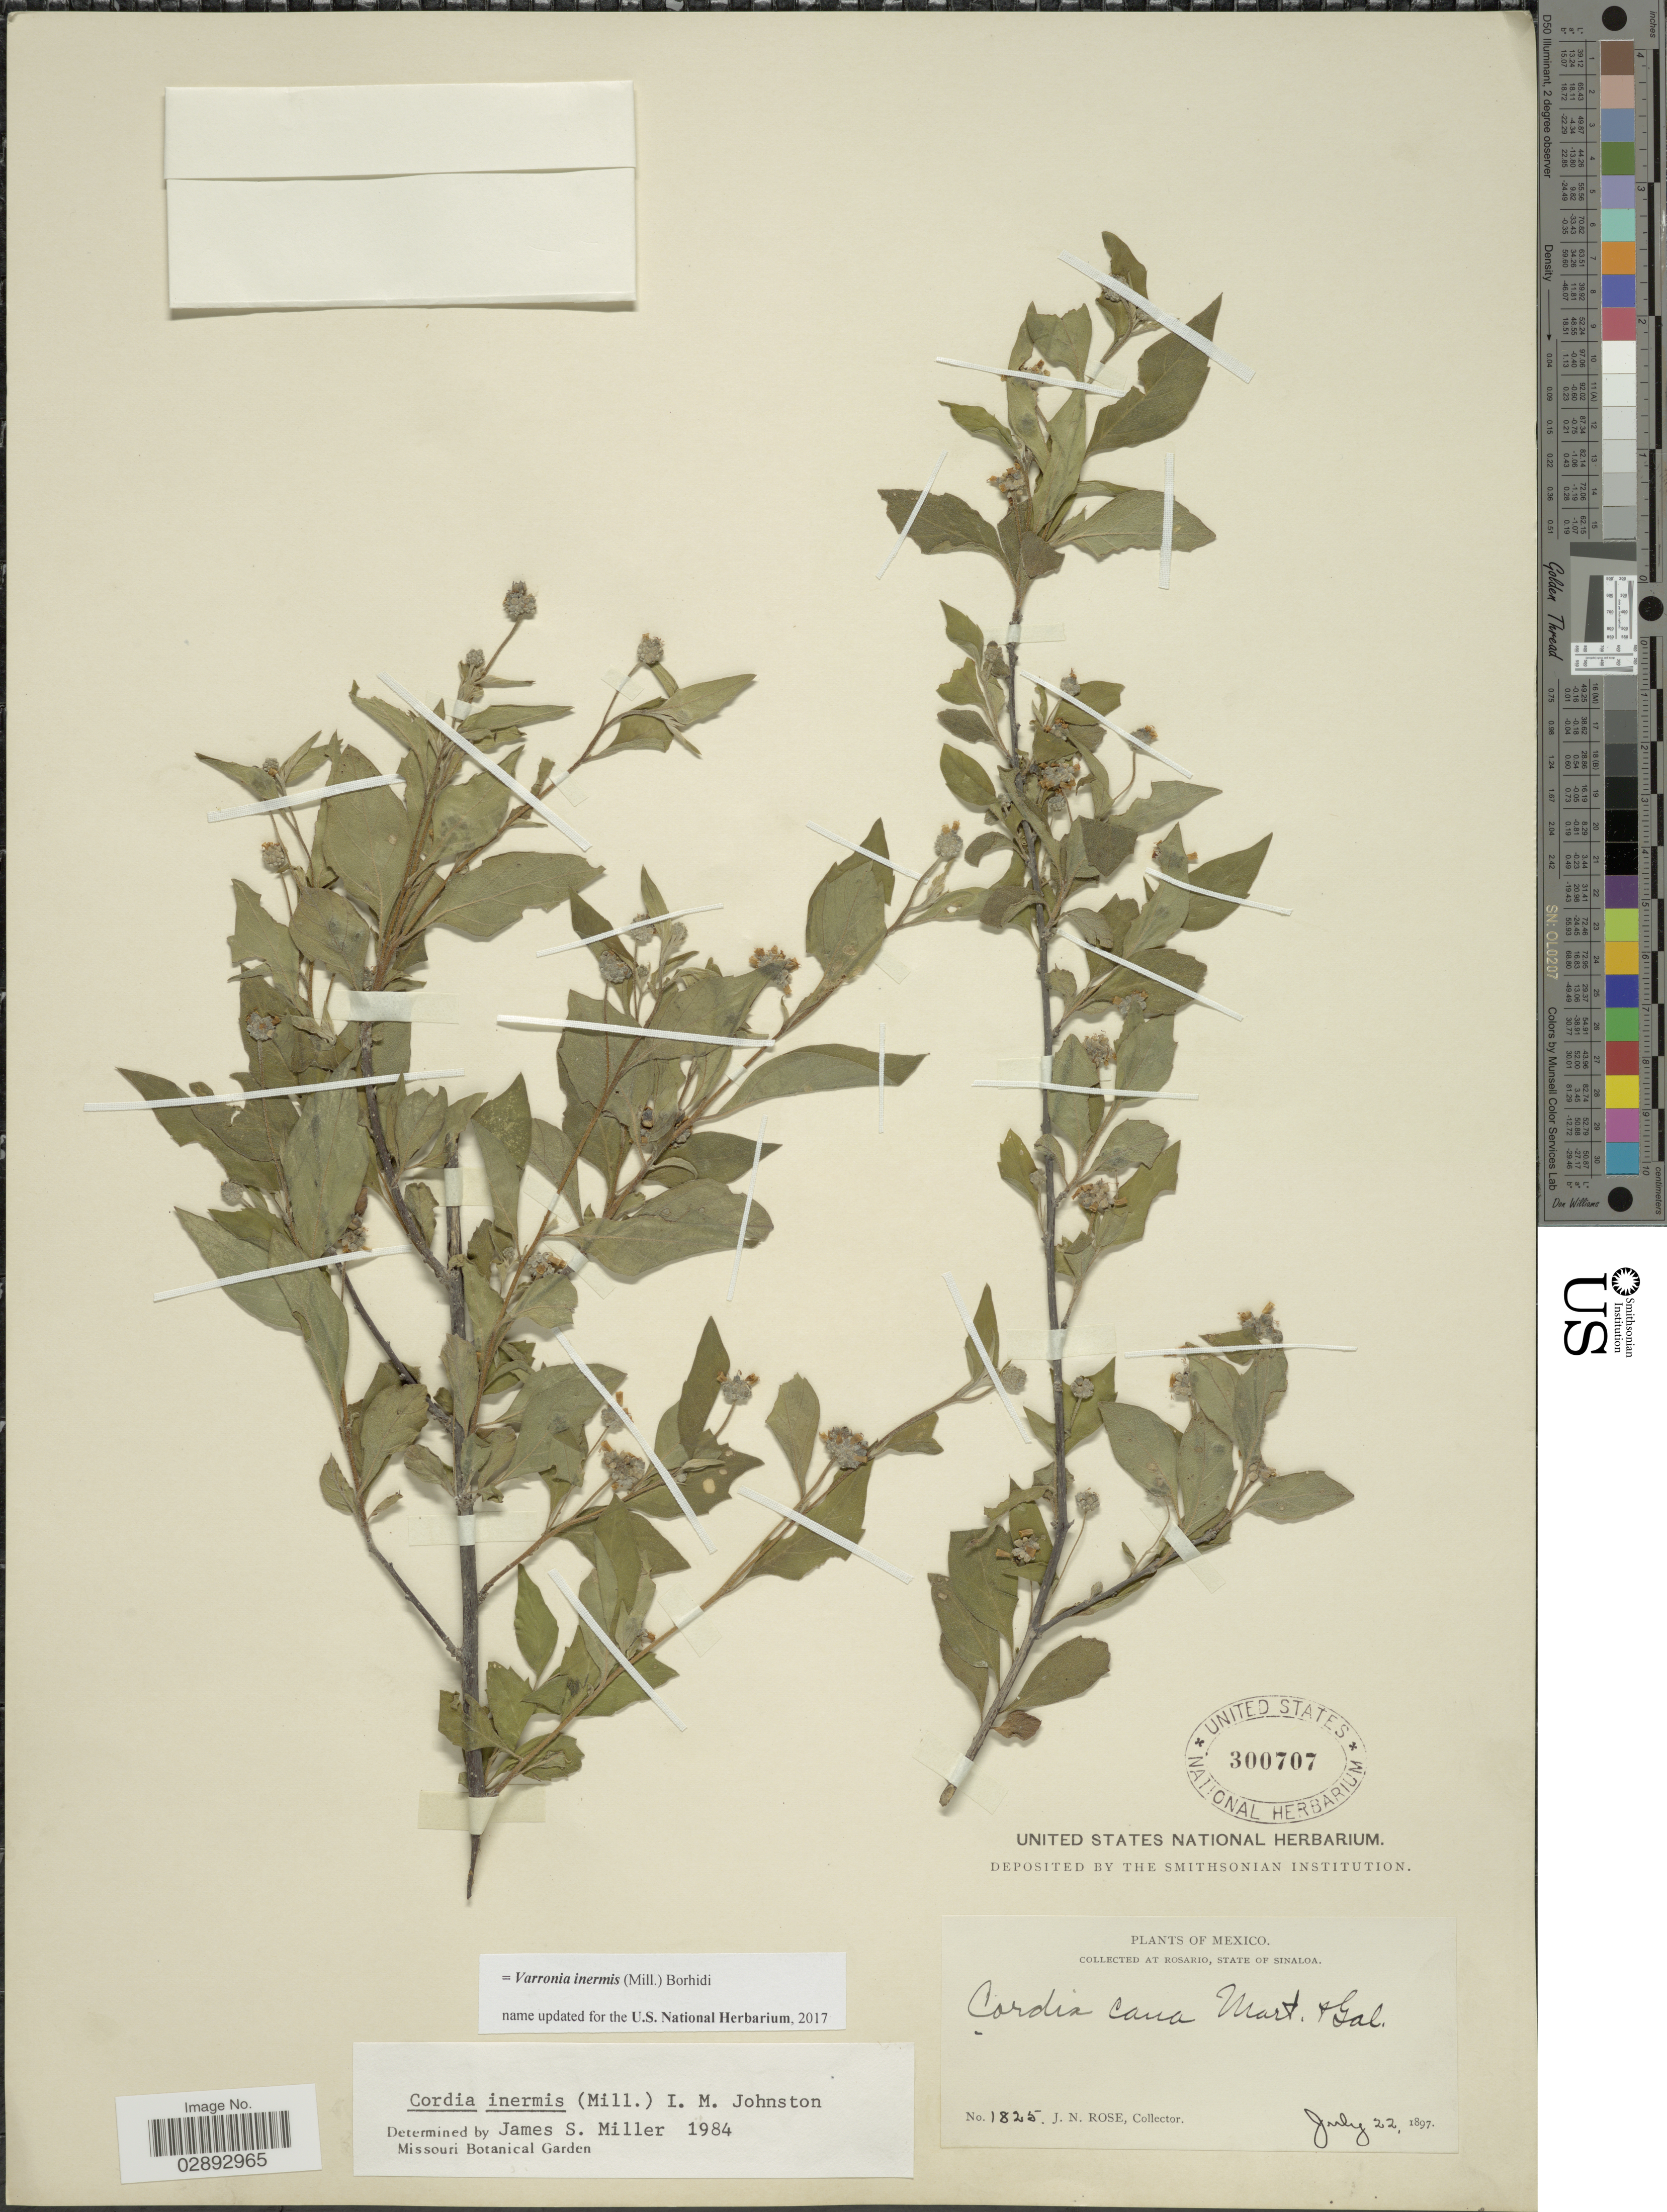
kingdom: Plantae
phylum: Tracheophyta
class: Magnoliopsida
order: Boraginales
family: Cordiaceae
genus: Varronia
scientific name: Varronia inermis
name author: (Mill.) Borhidi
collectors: J. N. Rose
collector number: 1825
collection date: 1897-07-22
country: Mexico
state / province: Sinaloa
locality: At Rosario, State of Sinaloa.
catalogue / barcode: US 300707